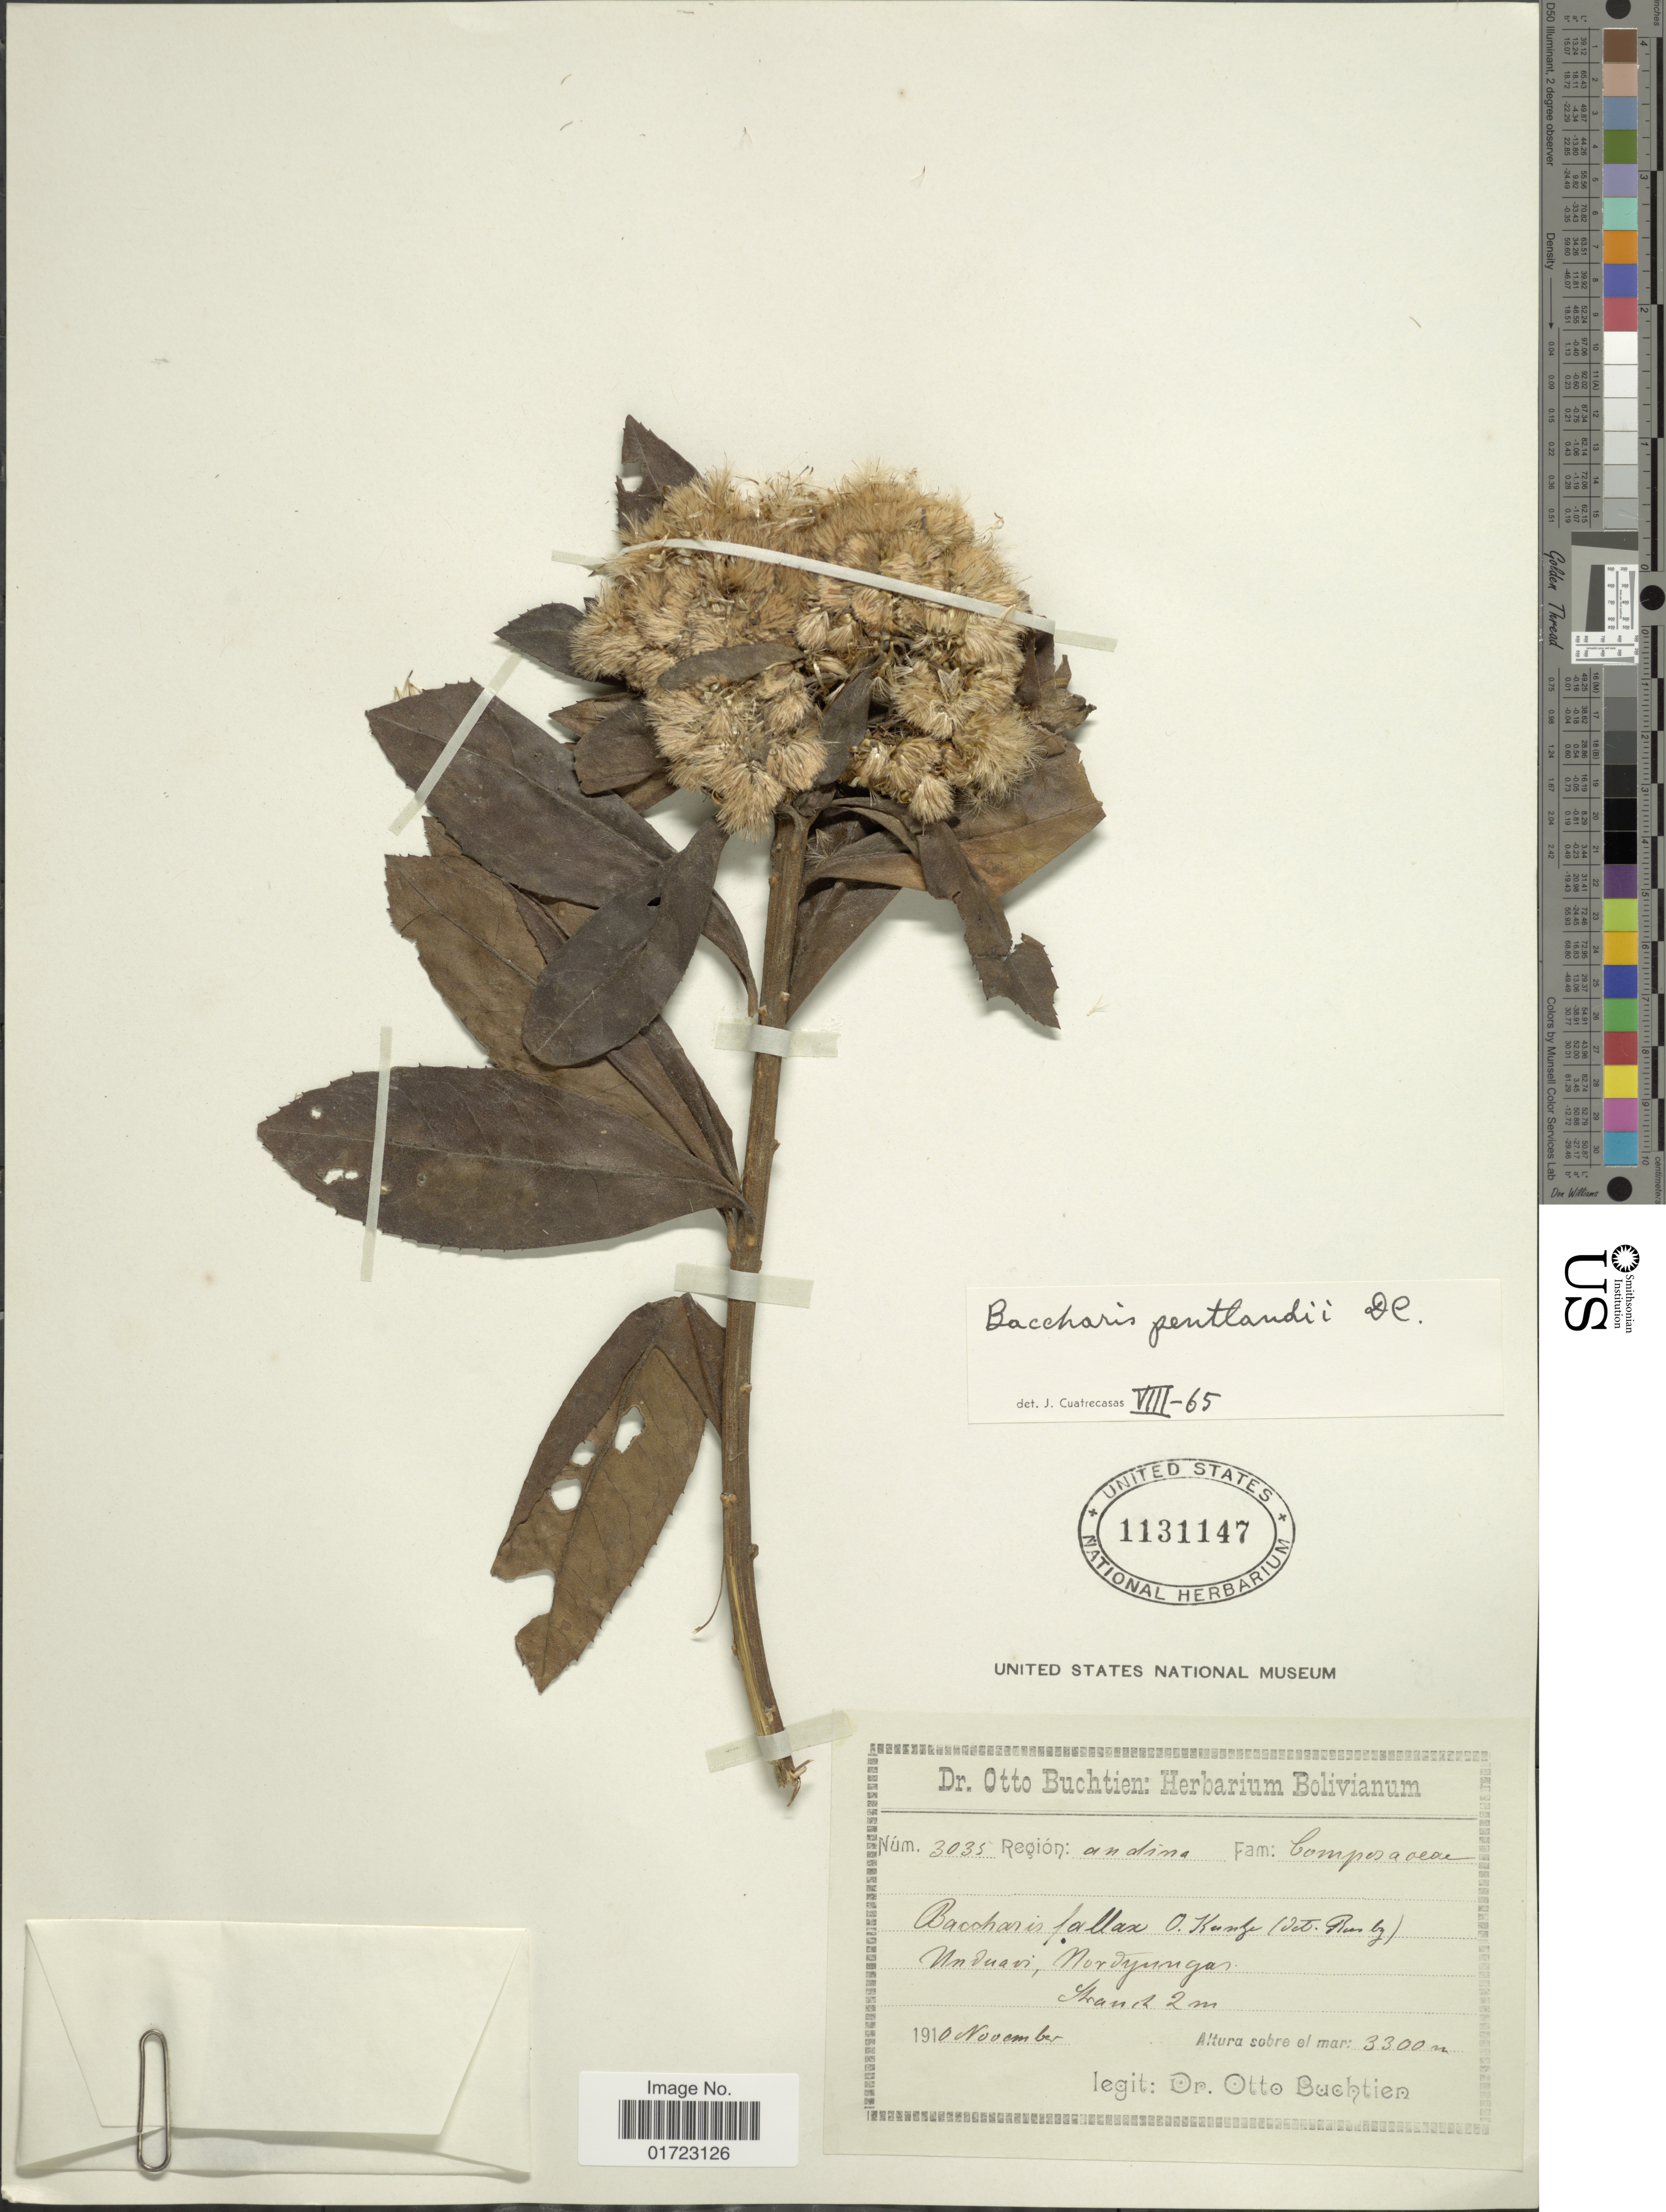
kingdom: Plantae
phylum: Tracheophyta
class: Magnoliopsida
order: Asterales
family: Asteraceae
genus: Baccharis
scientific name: Baccharis pentlandii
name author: DC.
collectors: O. Buchtien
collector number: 3035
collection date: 1910-11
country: Bolivia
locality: Region: Andine. Unduavi: Nordyungas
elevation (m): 3300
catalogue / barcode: US 1131147